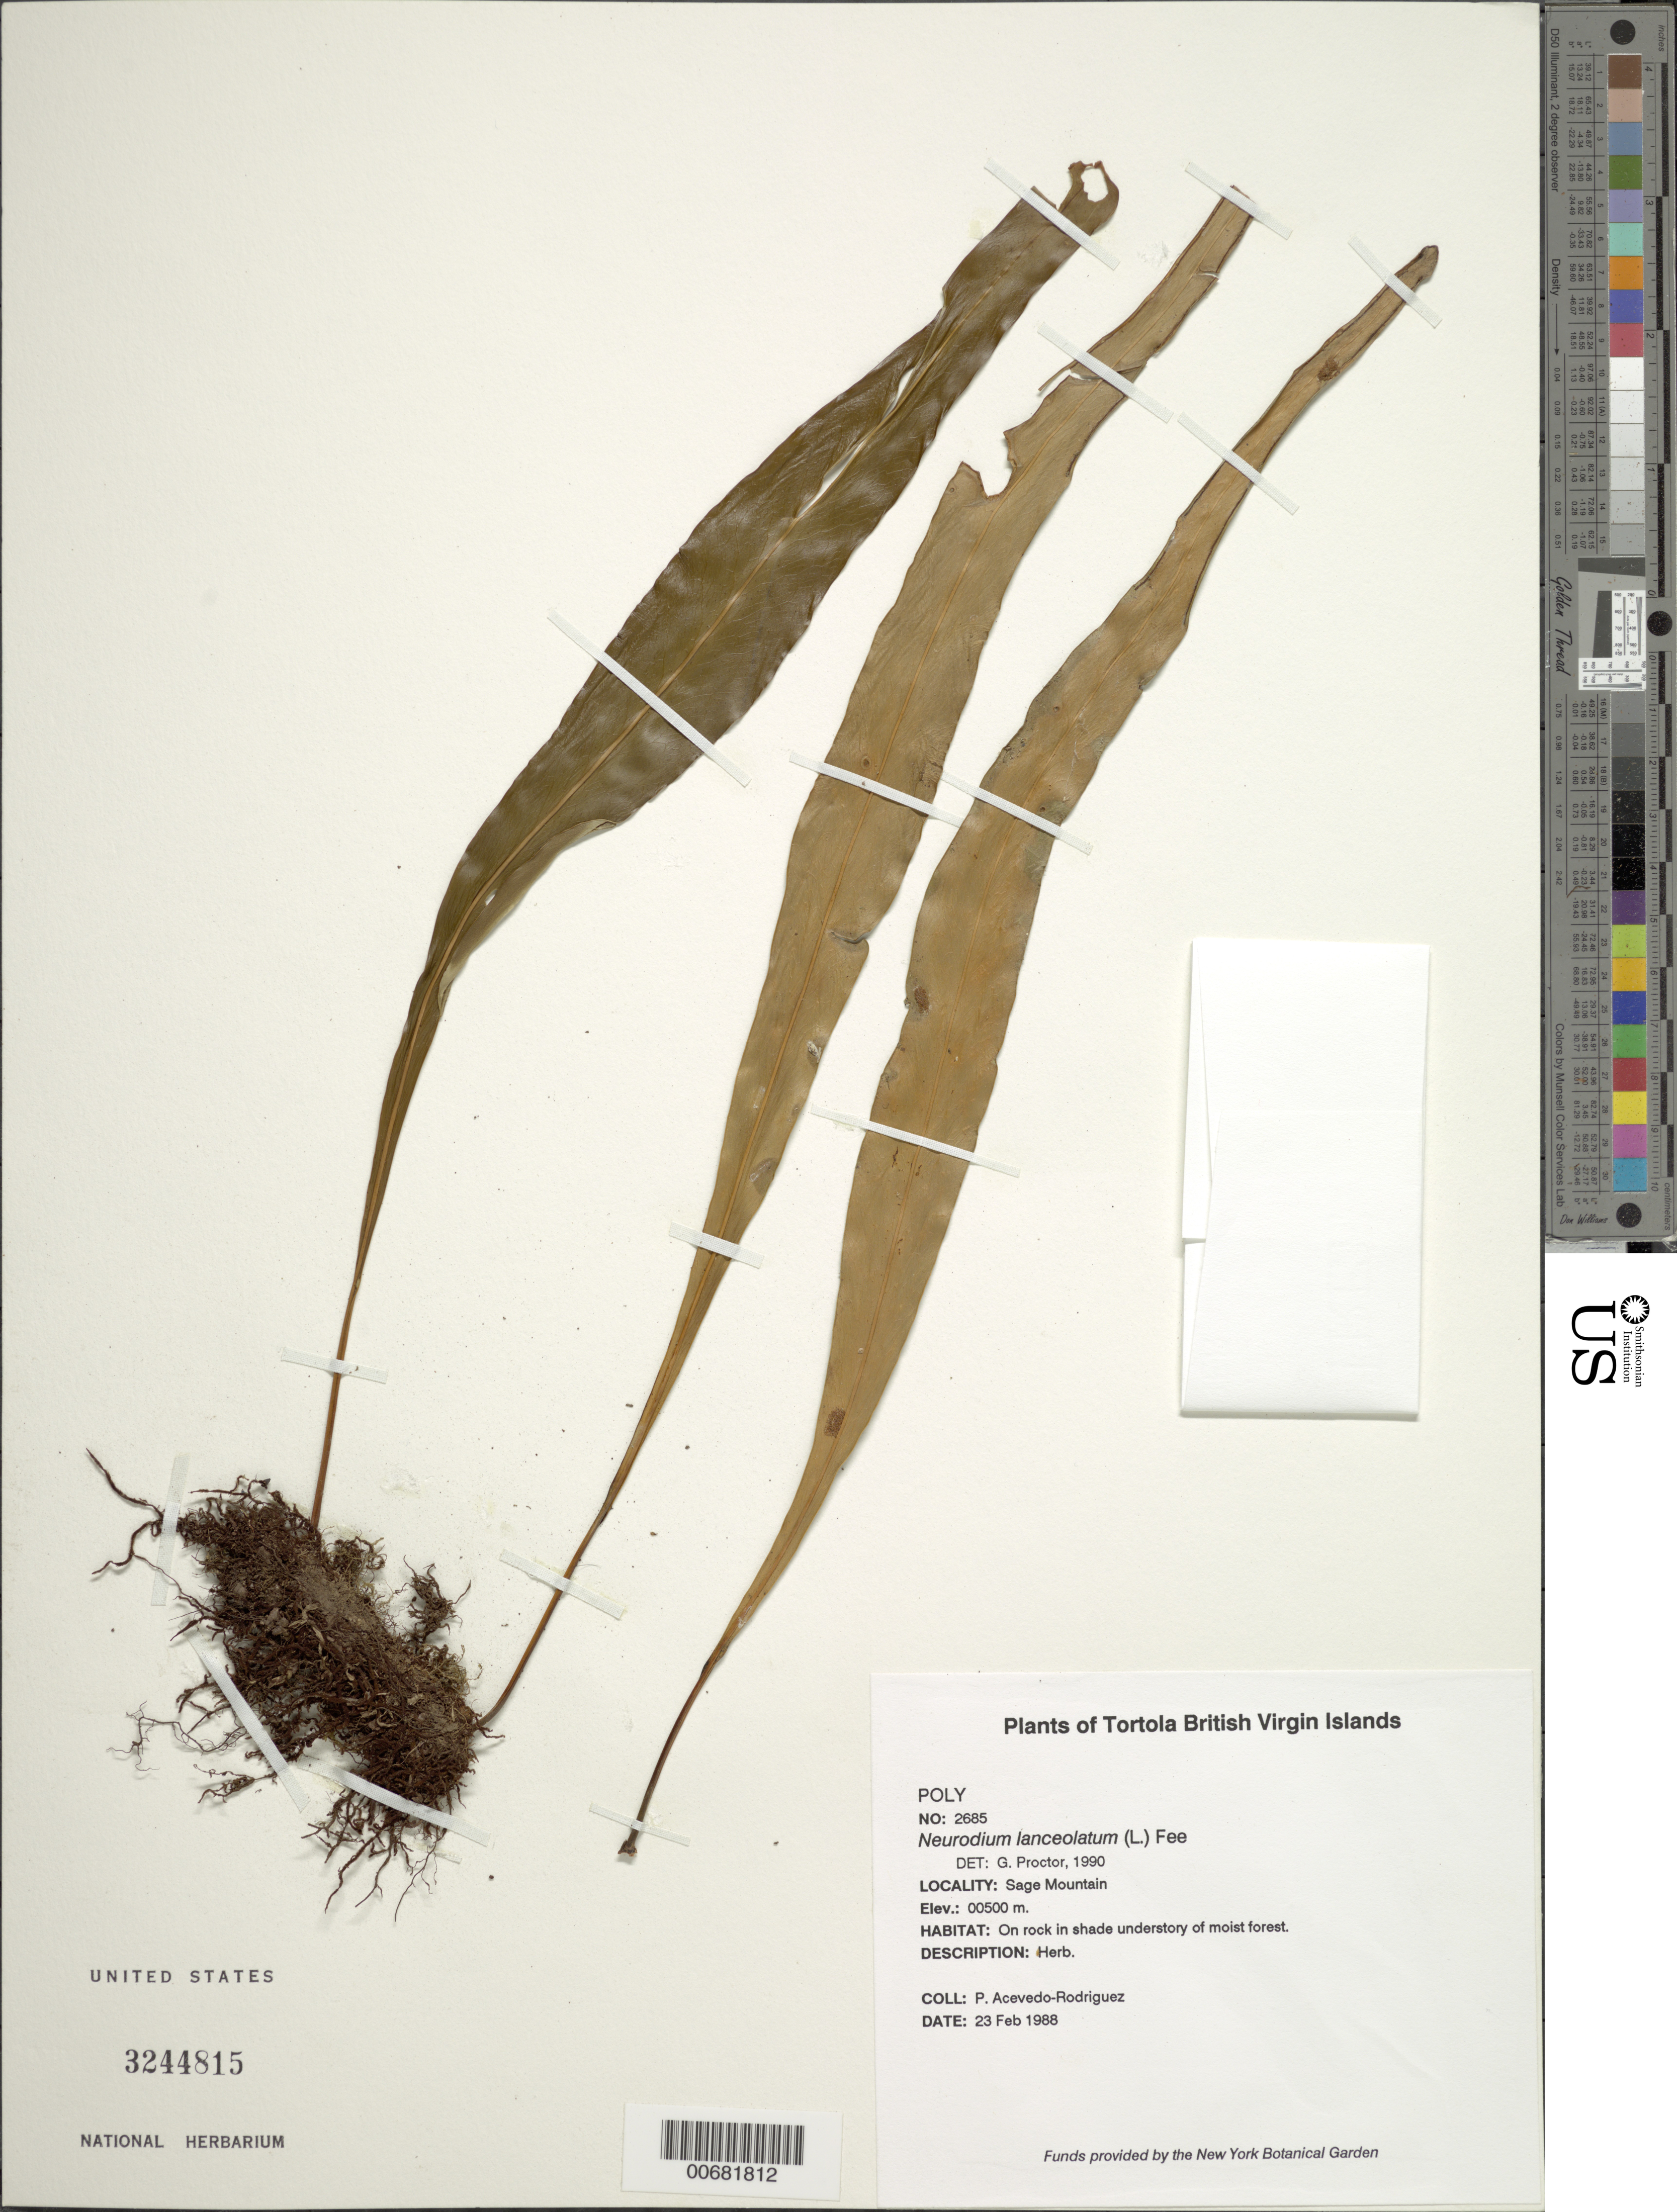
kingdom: Plantae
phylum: Tracheophyta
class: Polypodiopsida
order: Polypodiales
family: Polypodiaceae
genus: Pleopeltis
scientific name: Pleopeltis marginata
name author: A.R. Sm. & Tejero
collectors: P. Acevedo-Rodr., A. Reilly & J. Stone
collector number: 2685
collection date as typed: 23 Feb 1988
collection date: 1988-02-23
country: British Virgin Islands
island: Tortola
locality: Sage Mountain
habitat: On rock in shade understory of moist forest.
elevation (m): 500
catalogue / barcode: US 3244815